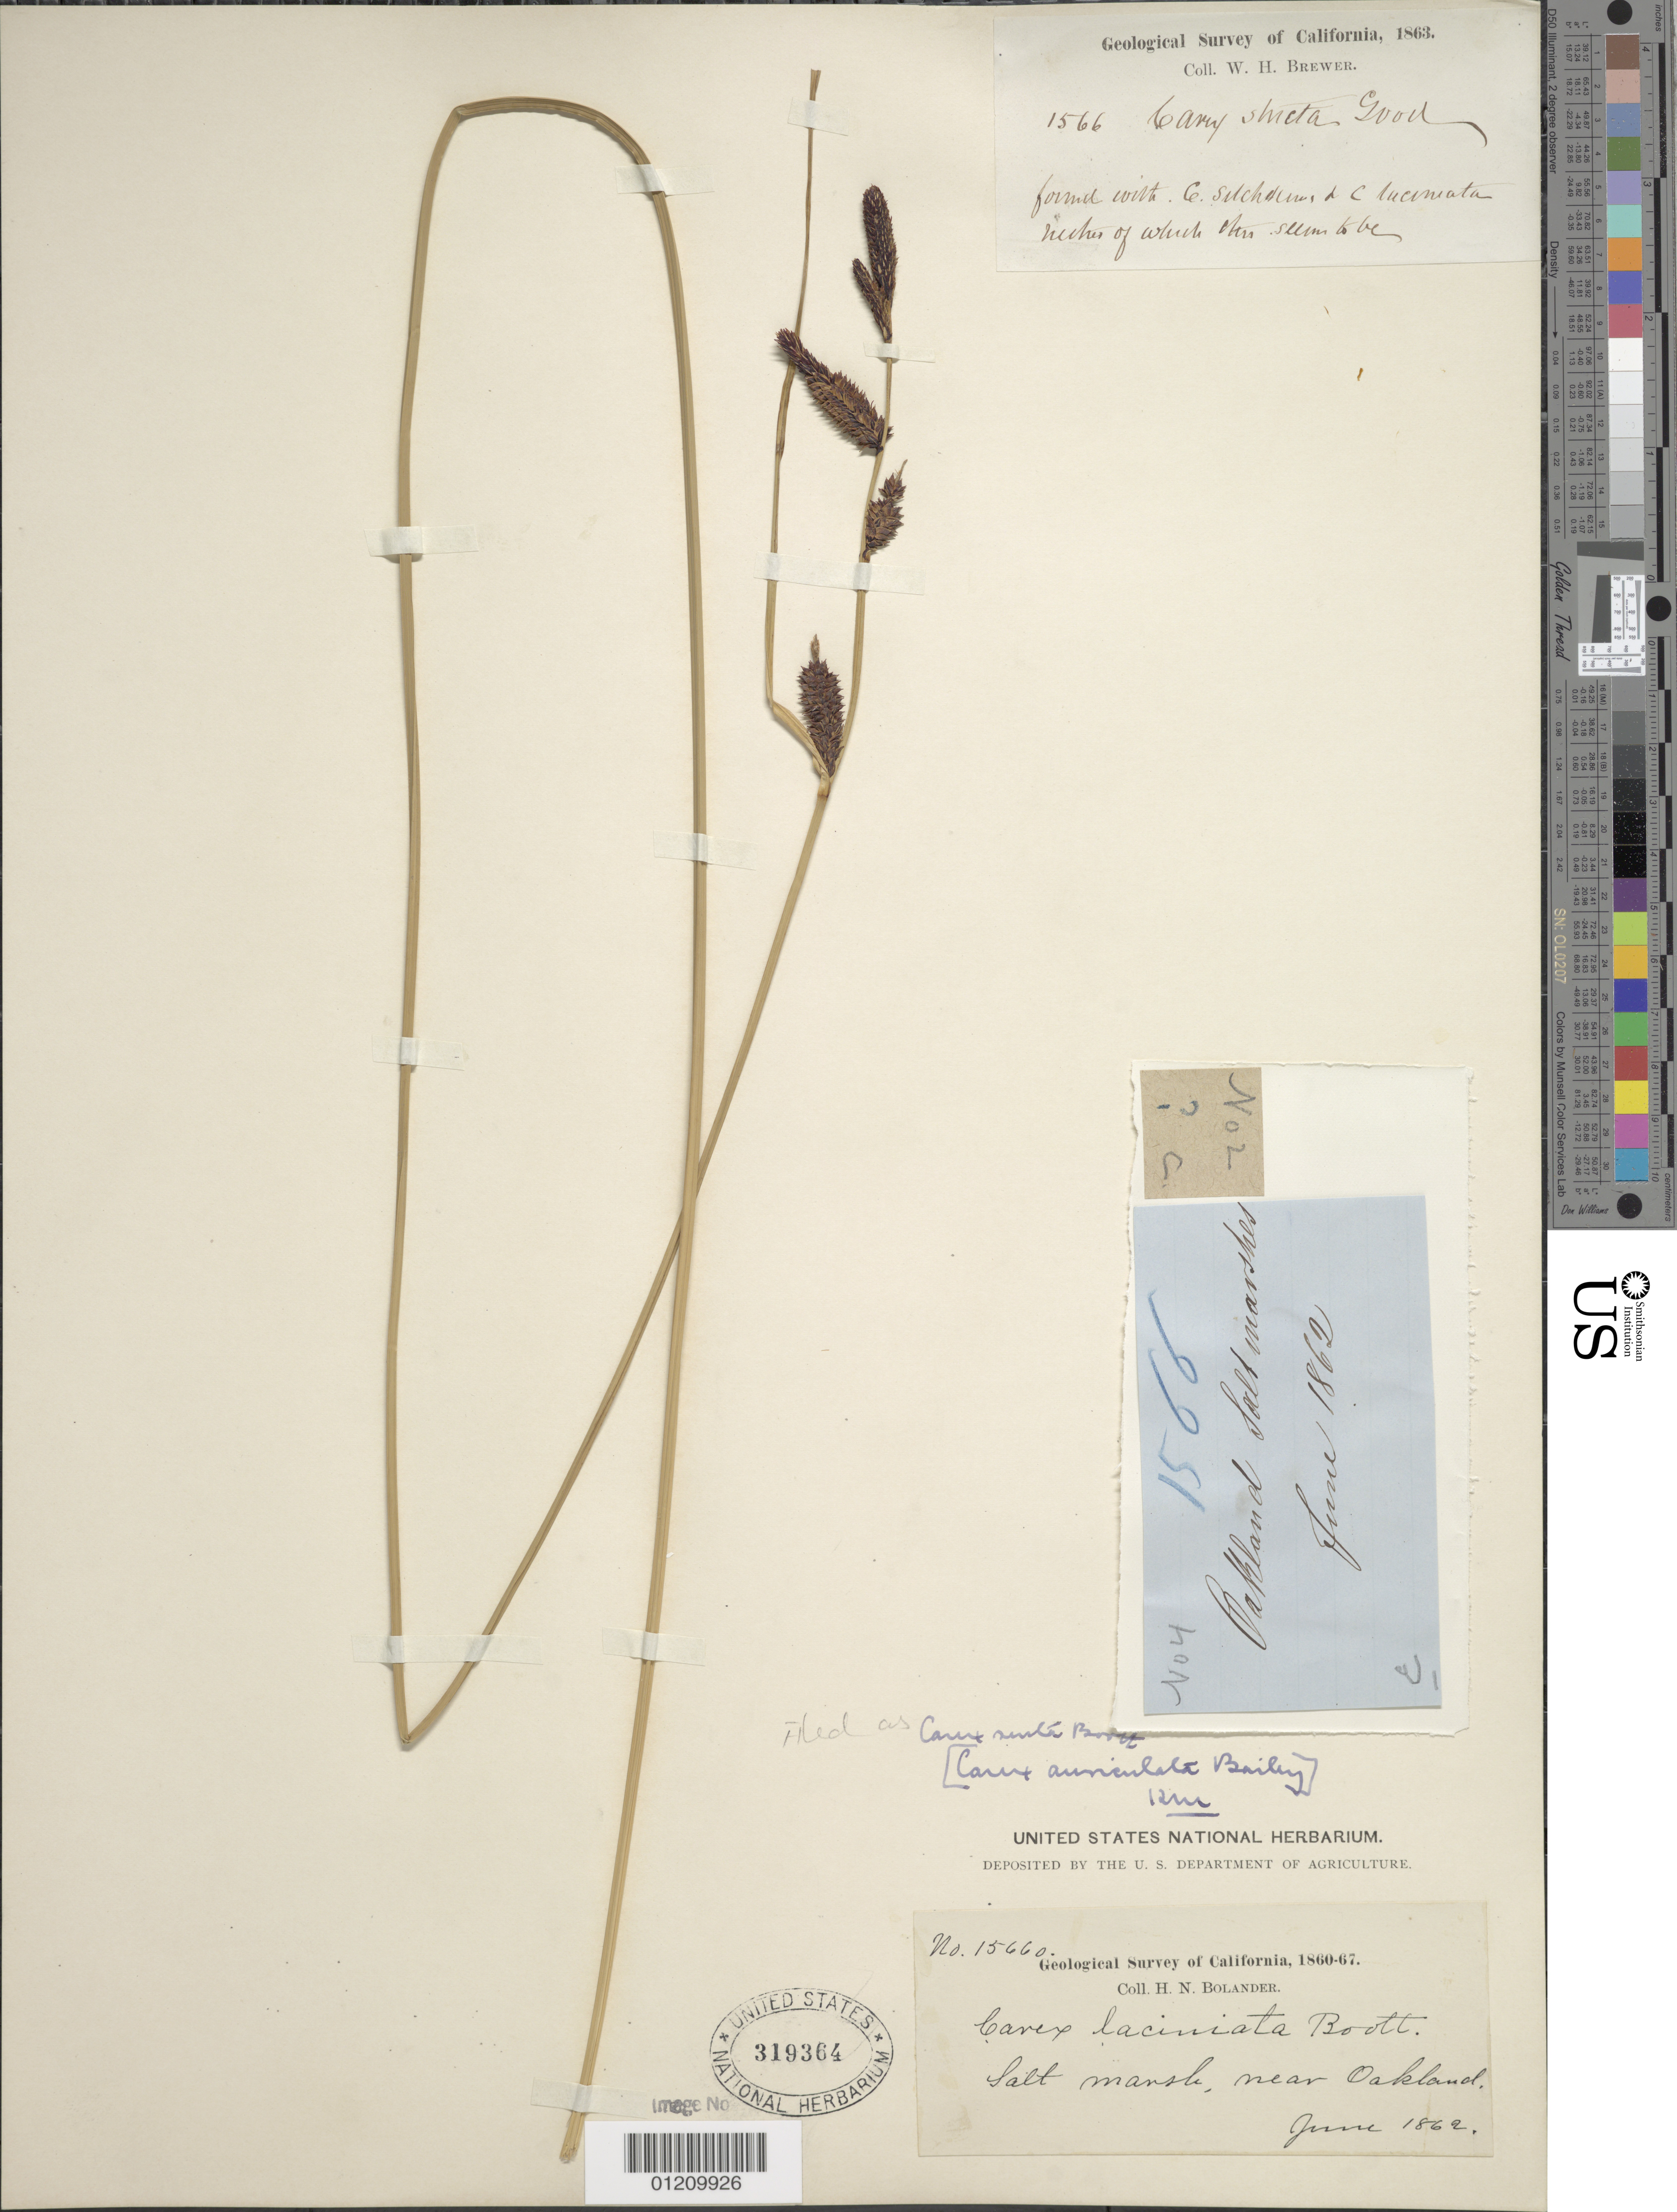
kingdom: Plantae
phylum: Tracheophyta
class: Liliopsida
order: Poales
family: Cyperaceae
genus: Carex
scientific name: Carex senta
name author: Boott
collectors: H. Bolander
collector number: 1566o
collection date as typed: Jun 1862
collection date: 1862-06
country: United States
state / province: California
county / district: Alameda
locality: Salt marsh, near Oakland.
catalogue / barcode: US 319364